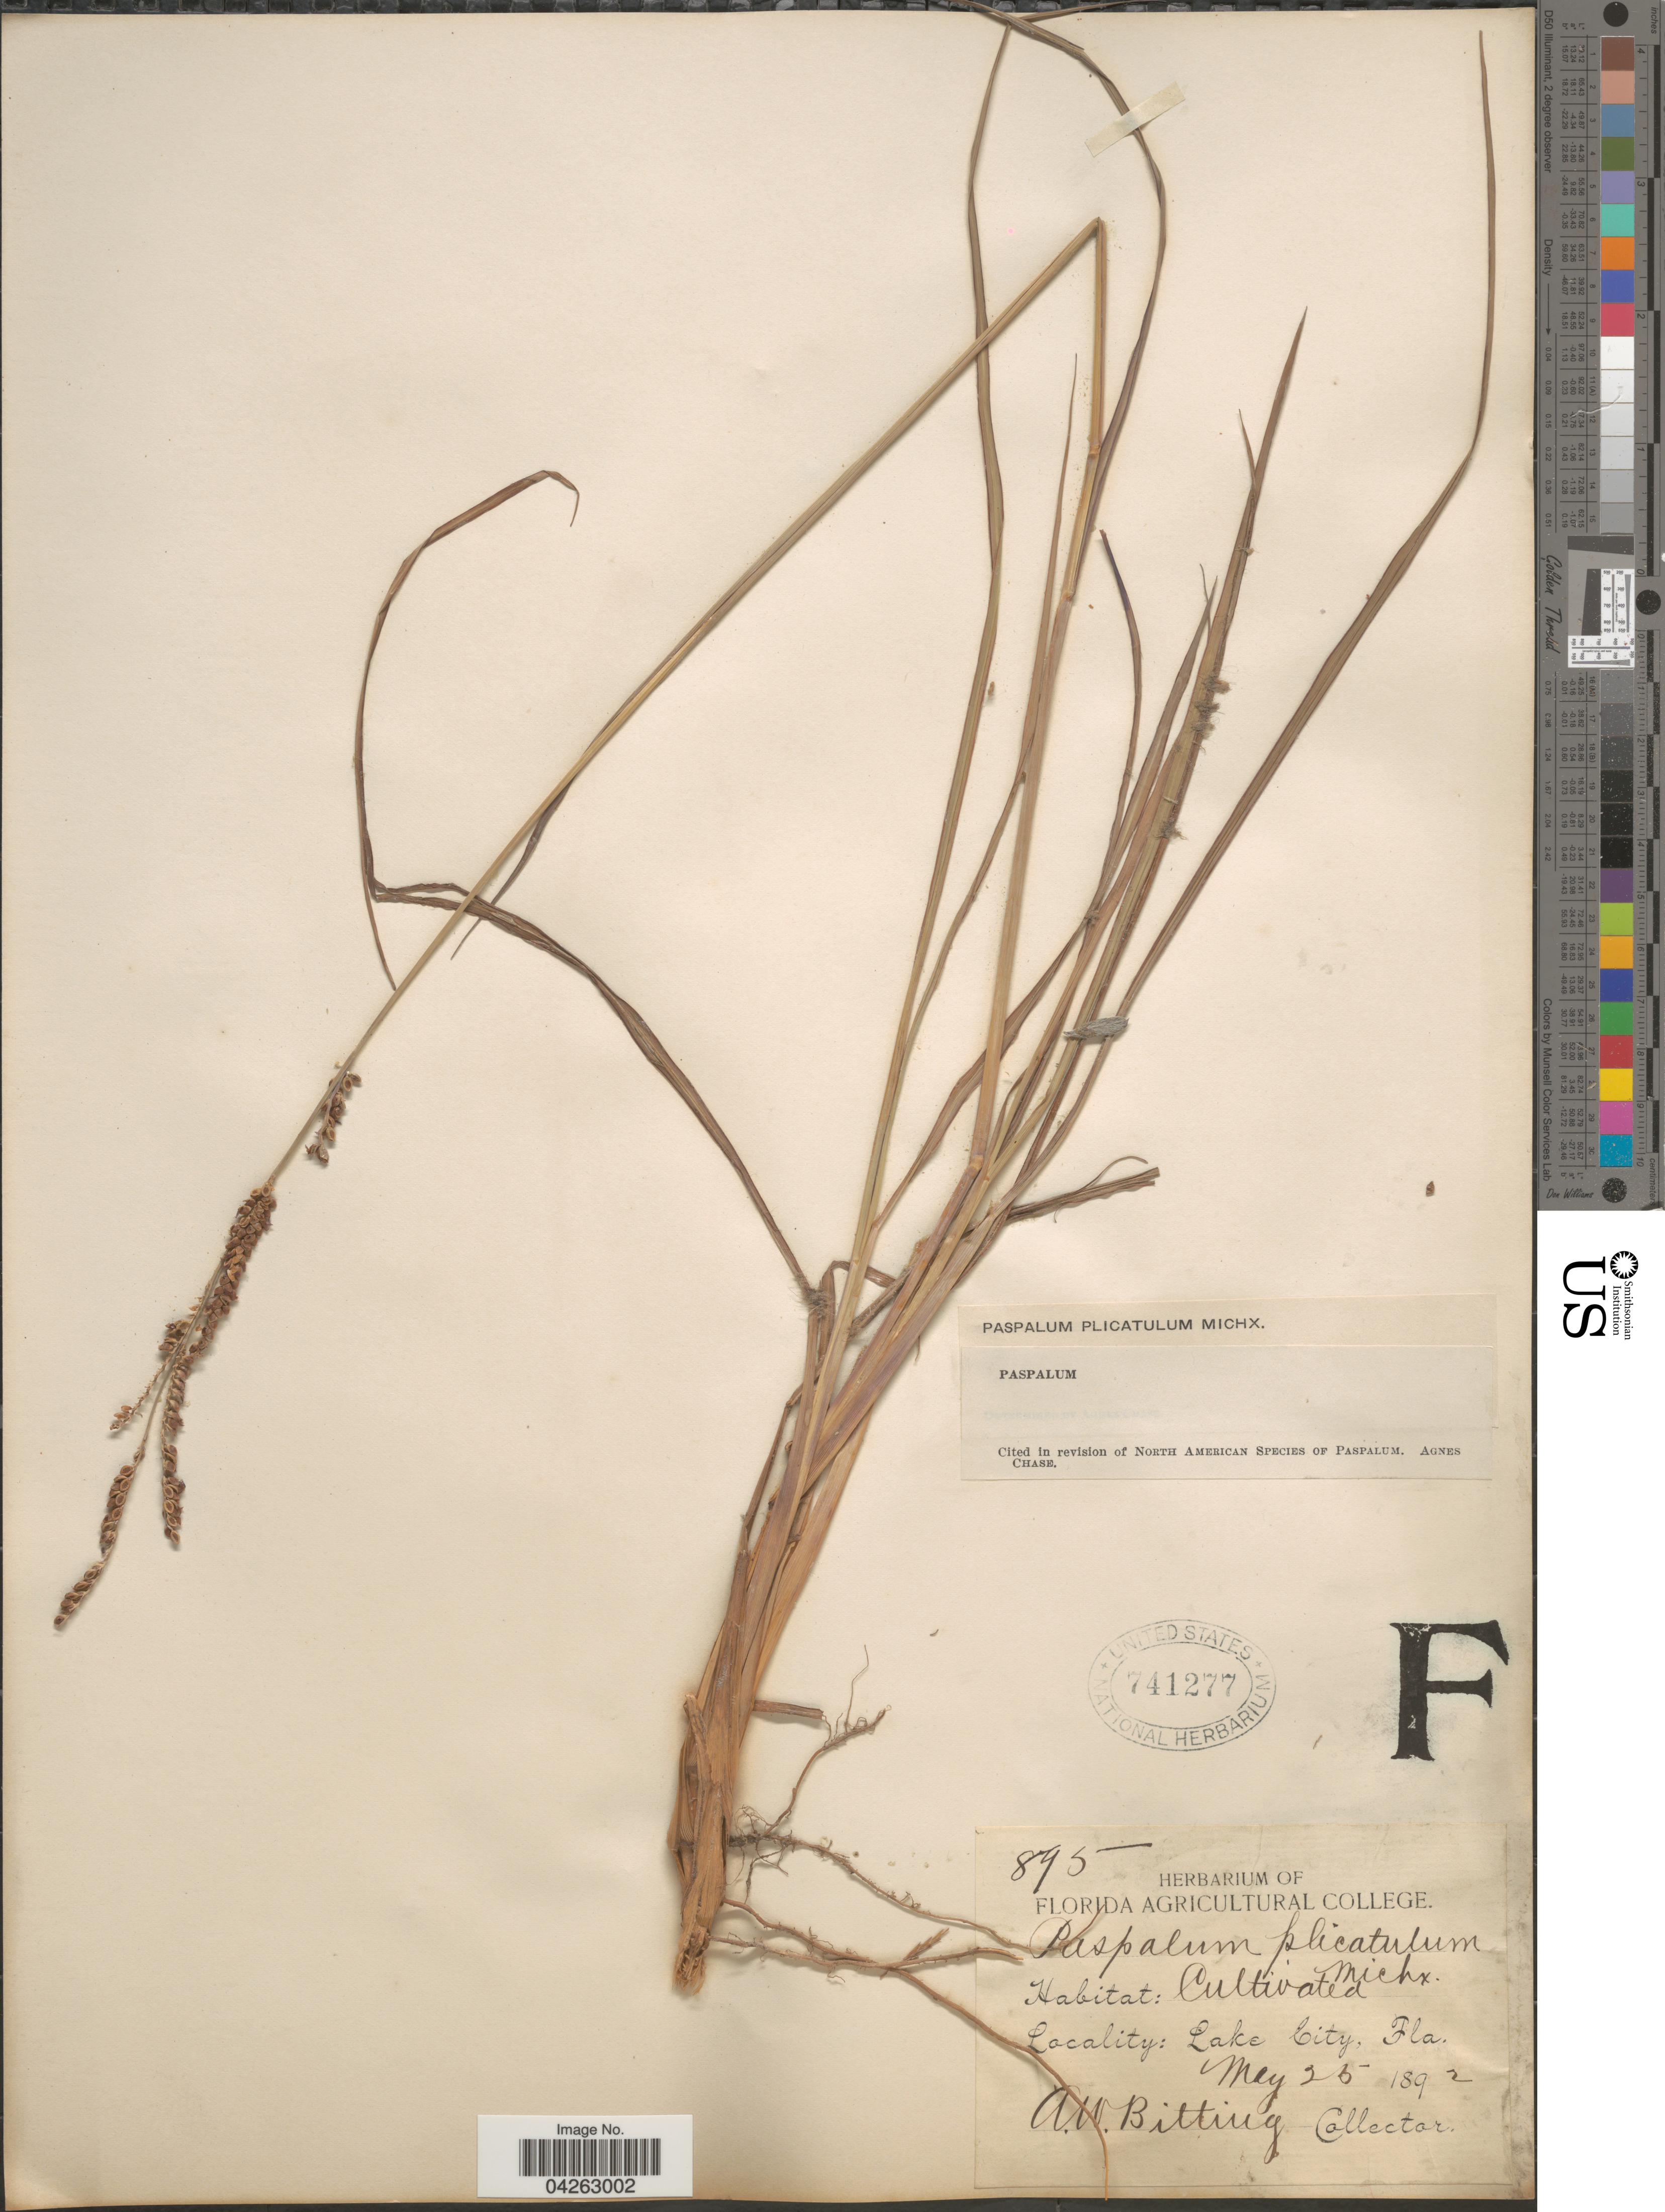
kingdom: Plantae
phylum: Tracheophyta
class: Liliopsida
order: Poales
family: Poaceae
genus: Paspalum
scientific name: Paspalum plicatulum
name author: Michx.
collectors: A. Bitting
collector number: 895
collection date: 1892-05-25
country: United States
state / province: Florida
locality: Lake City.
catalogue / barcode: US 741277